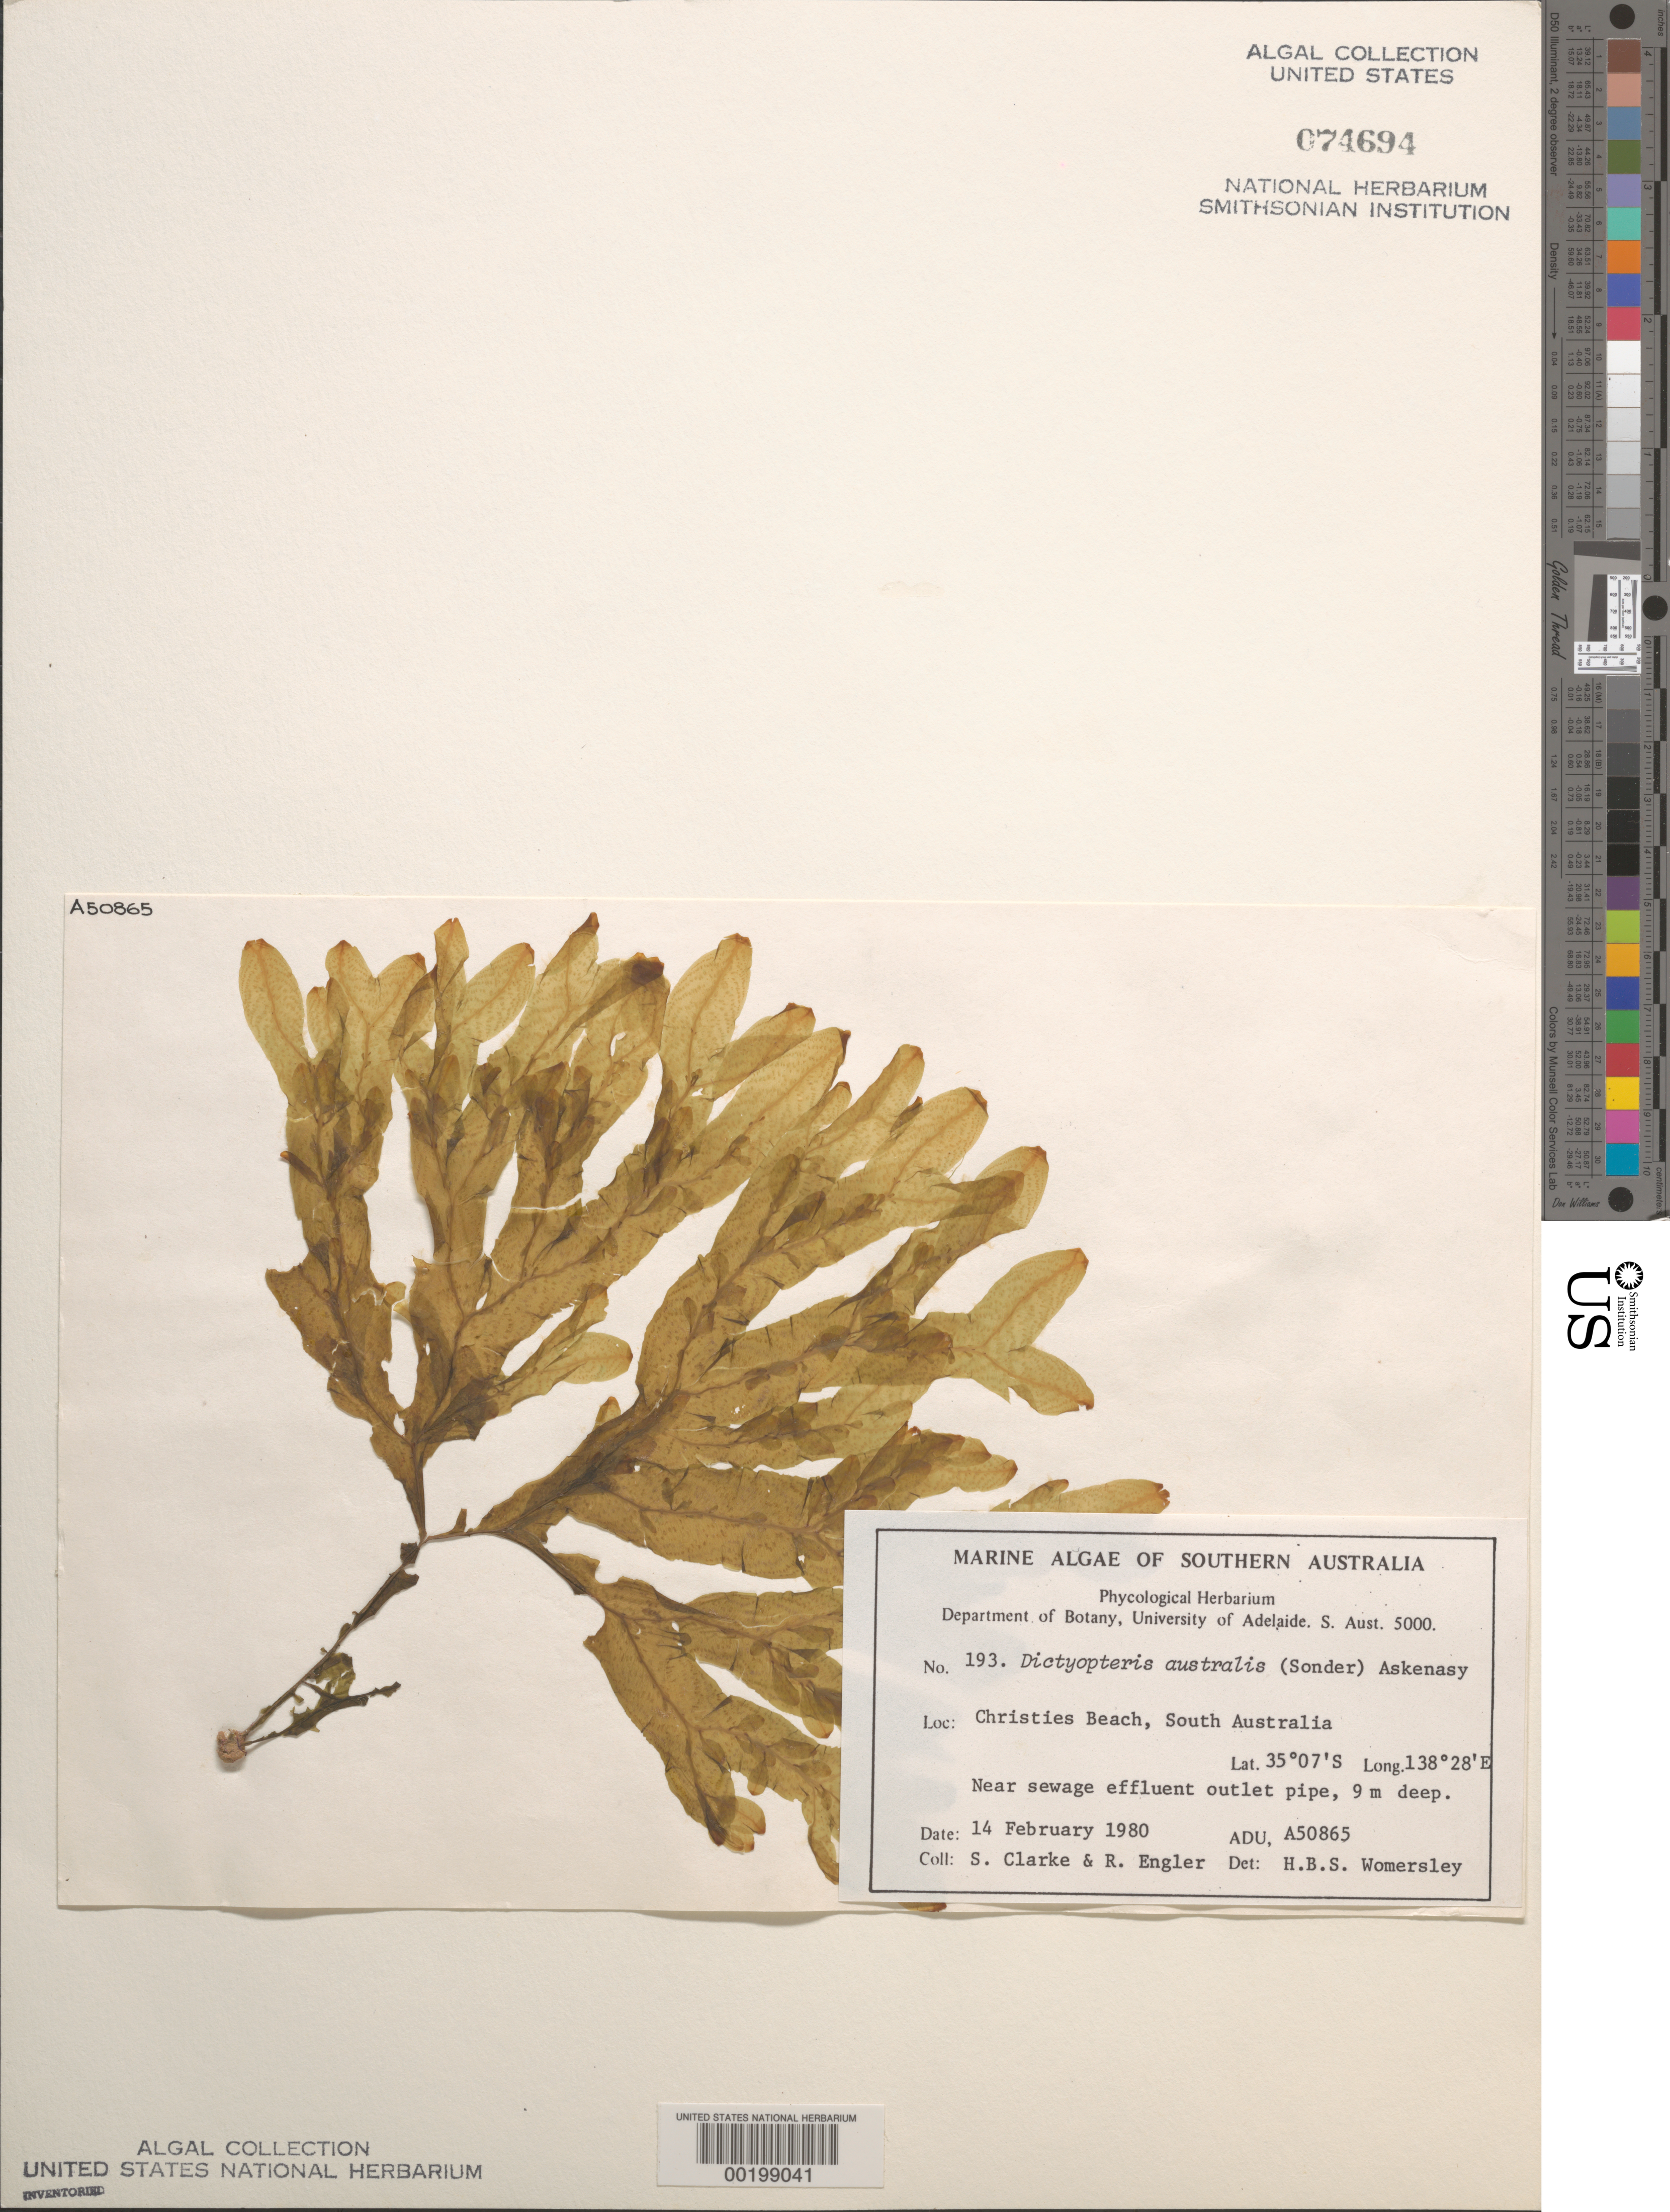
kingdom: Chromista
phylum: Ochrophyta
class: Phaeophyceae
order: Dictyotales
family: Dictyotaceae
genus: Dictyopteris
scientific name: Dictyopteris australis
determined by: Womersley, H. B. S.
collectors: S. M. Clarke & R. Engler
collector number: ADU A50865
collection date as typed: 14 Feb 1980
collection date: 1980-02-14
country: Australia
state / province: South Australia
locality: Christies Beach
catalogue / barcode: US 74694